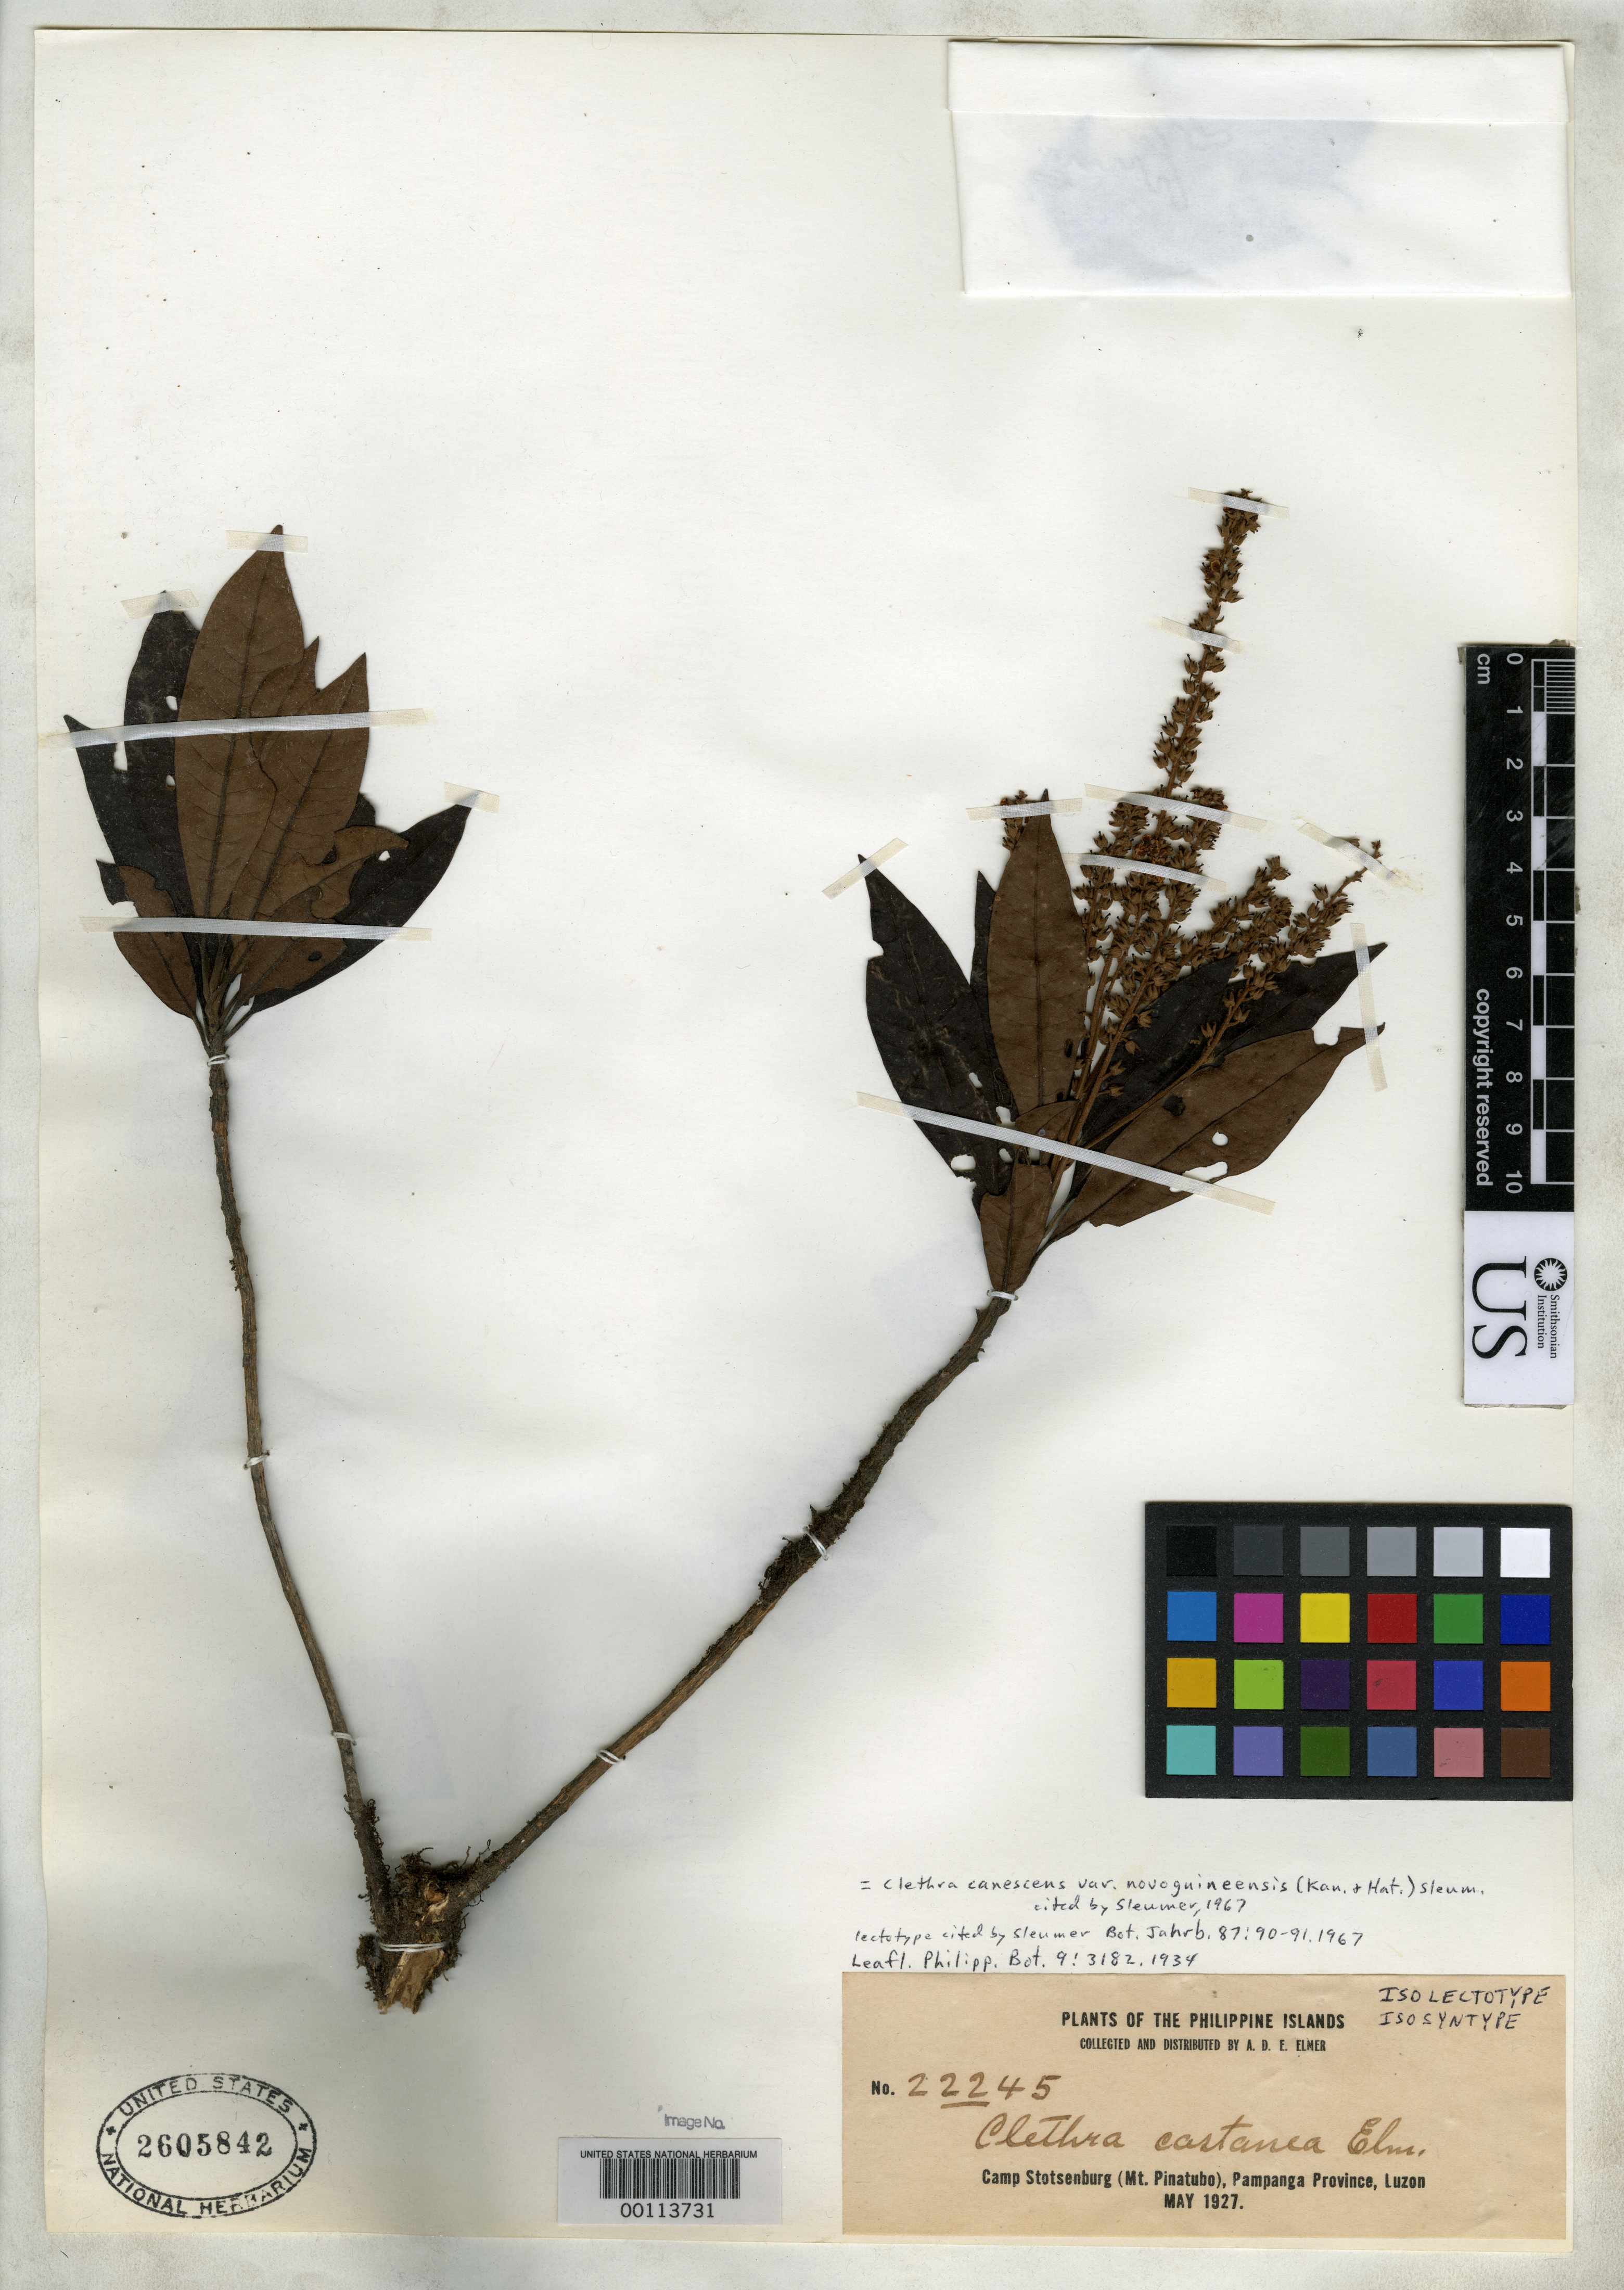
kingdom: Plantae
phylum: Tracheophyta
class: Magnoliopsida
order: Ericales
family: Clethraceae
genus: Clethra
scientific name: Clethra castanea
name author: Elmer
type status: Isolectotype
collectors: A. D. E. Elmer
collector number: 22245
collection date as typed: May 1927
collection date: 1927-05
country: Philippines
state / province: Central Luzon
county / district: Pampanga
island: Luzon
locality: Camp Stotsenberg, Mt. Pinatuba.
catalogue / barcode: US 2605842